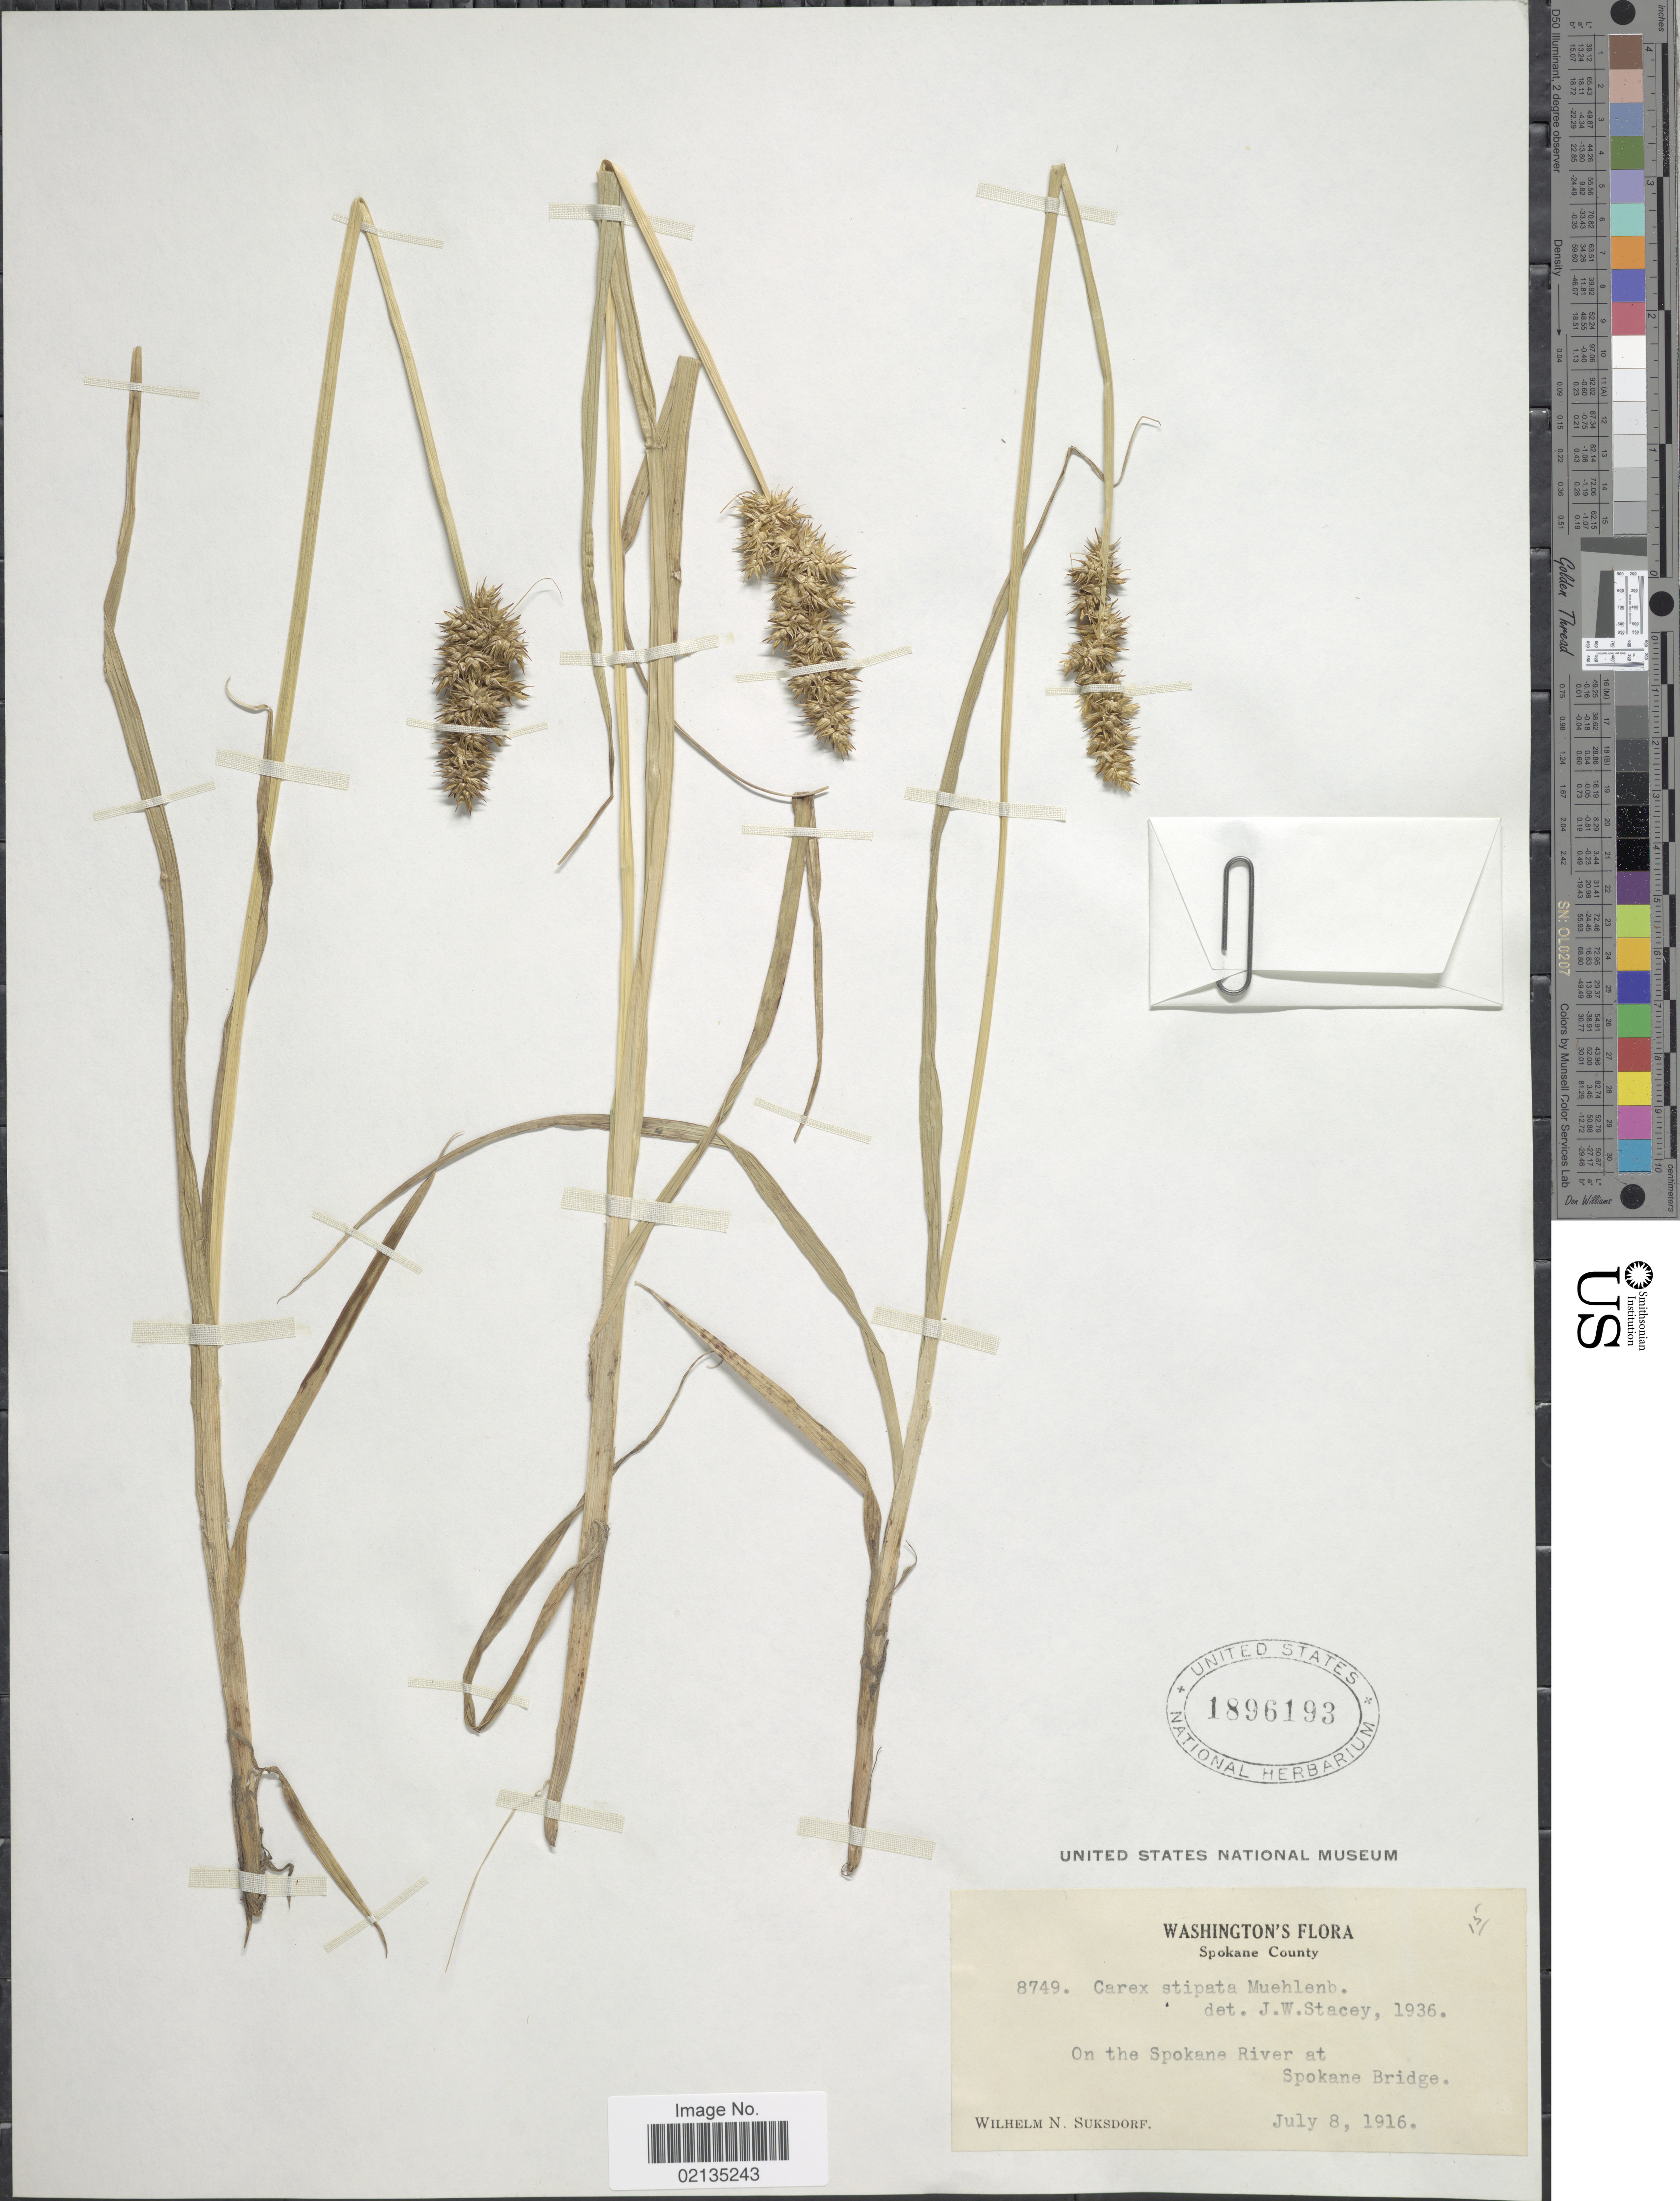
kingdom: Plantae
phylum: Tracheophyta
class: Liliopsida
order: Poales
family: Cyperaceae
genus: Carex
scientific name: Carex stipata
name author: Muhl. ex Willd.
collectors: W. N. Suksdorf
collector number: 8749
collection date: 1916-07-08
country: United States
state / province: Washington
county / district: Spokane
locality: Washington, Spokane County, On the Spokane River at Spokane Bridge.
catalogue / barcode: US 1896193